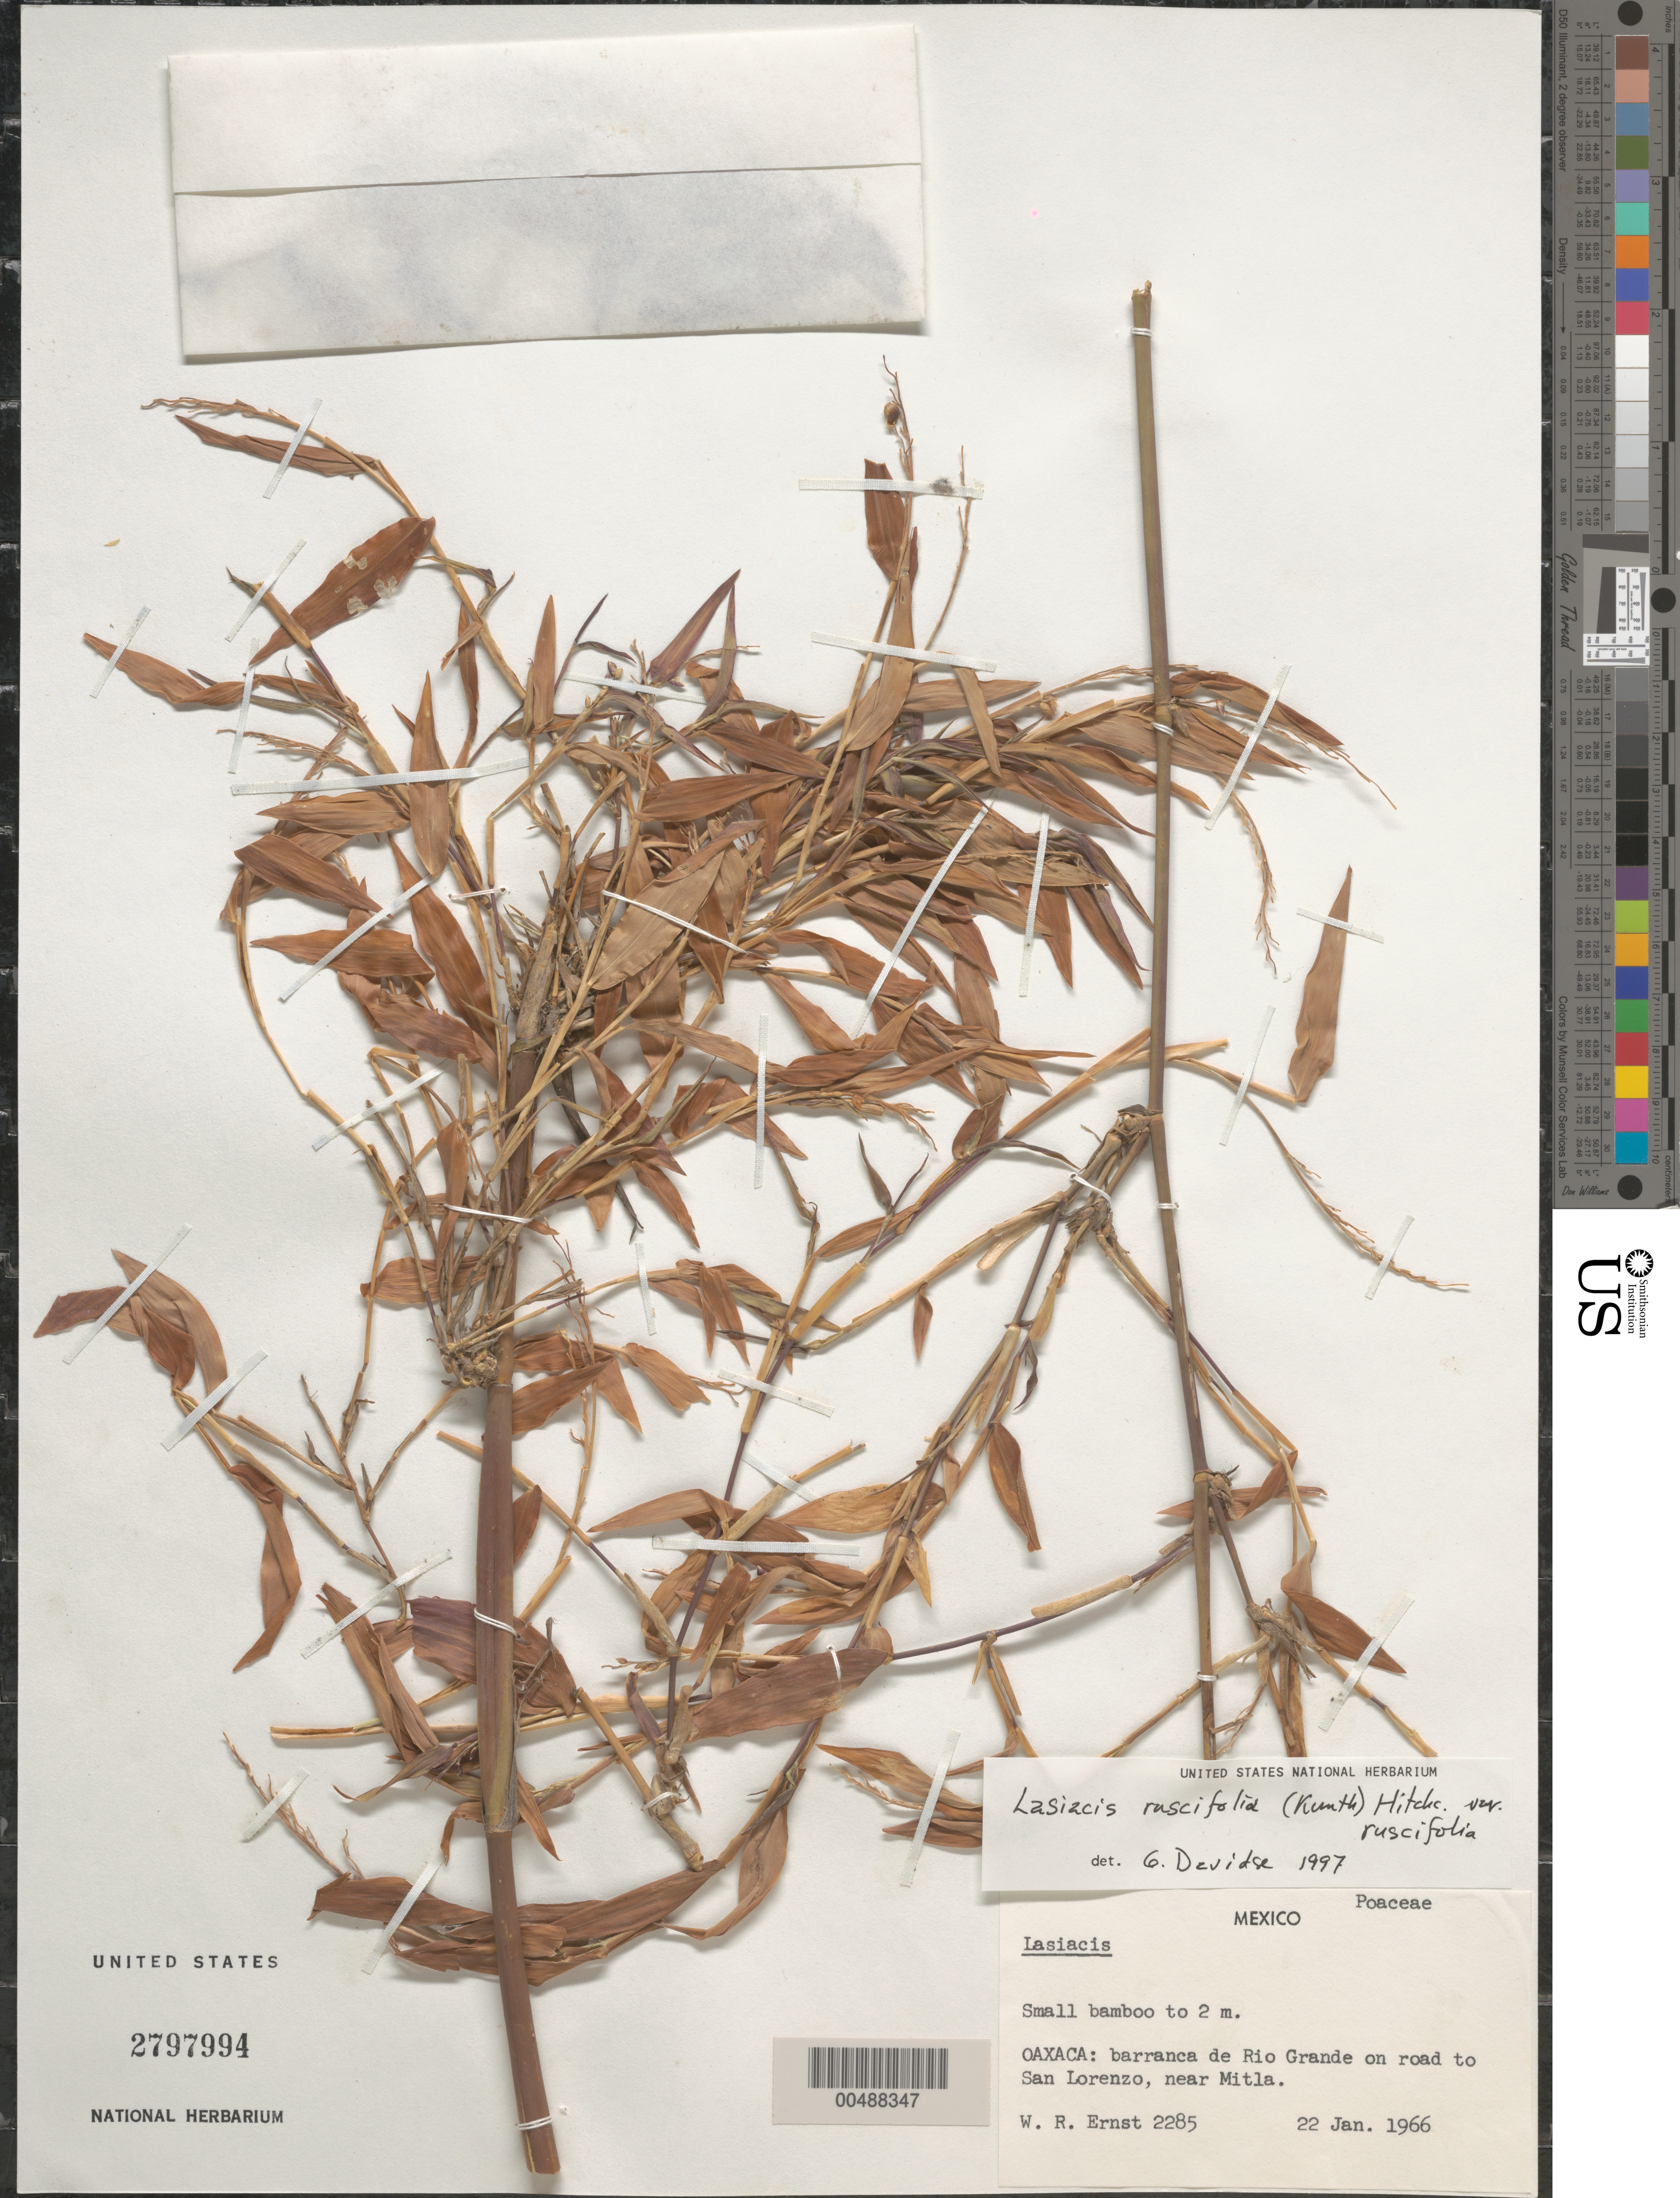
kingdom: Plantae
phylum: Tracheophyta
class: Liliopsida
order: Poales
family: Poaceae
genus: Lasiacis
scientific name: Lasiacis ruscifolia var. ruscifolia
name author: (Kunth) Hitchc.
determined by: Davidse, Gerrit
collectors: W. R. Ernst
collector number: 2285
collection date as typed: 22 Jan 1966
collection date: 1966-01-22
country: Mexico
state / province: Oaxaca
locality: Barranca de Rio Grande on rd to San Lorenzo, near Mitla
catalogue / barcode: US 2797994